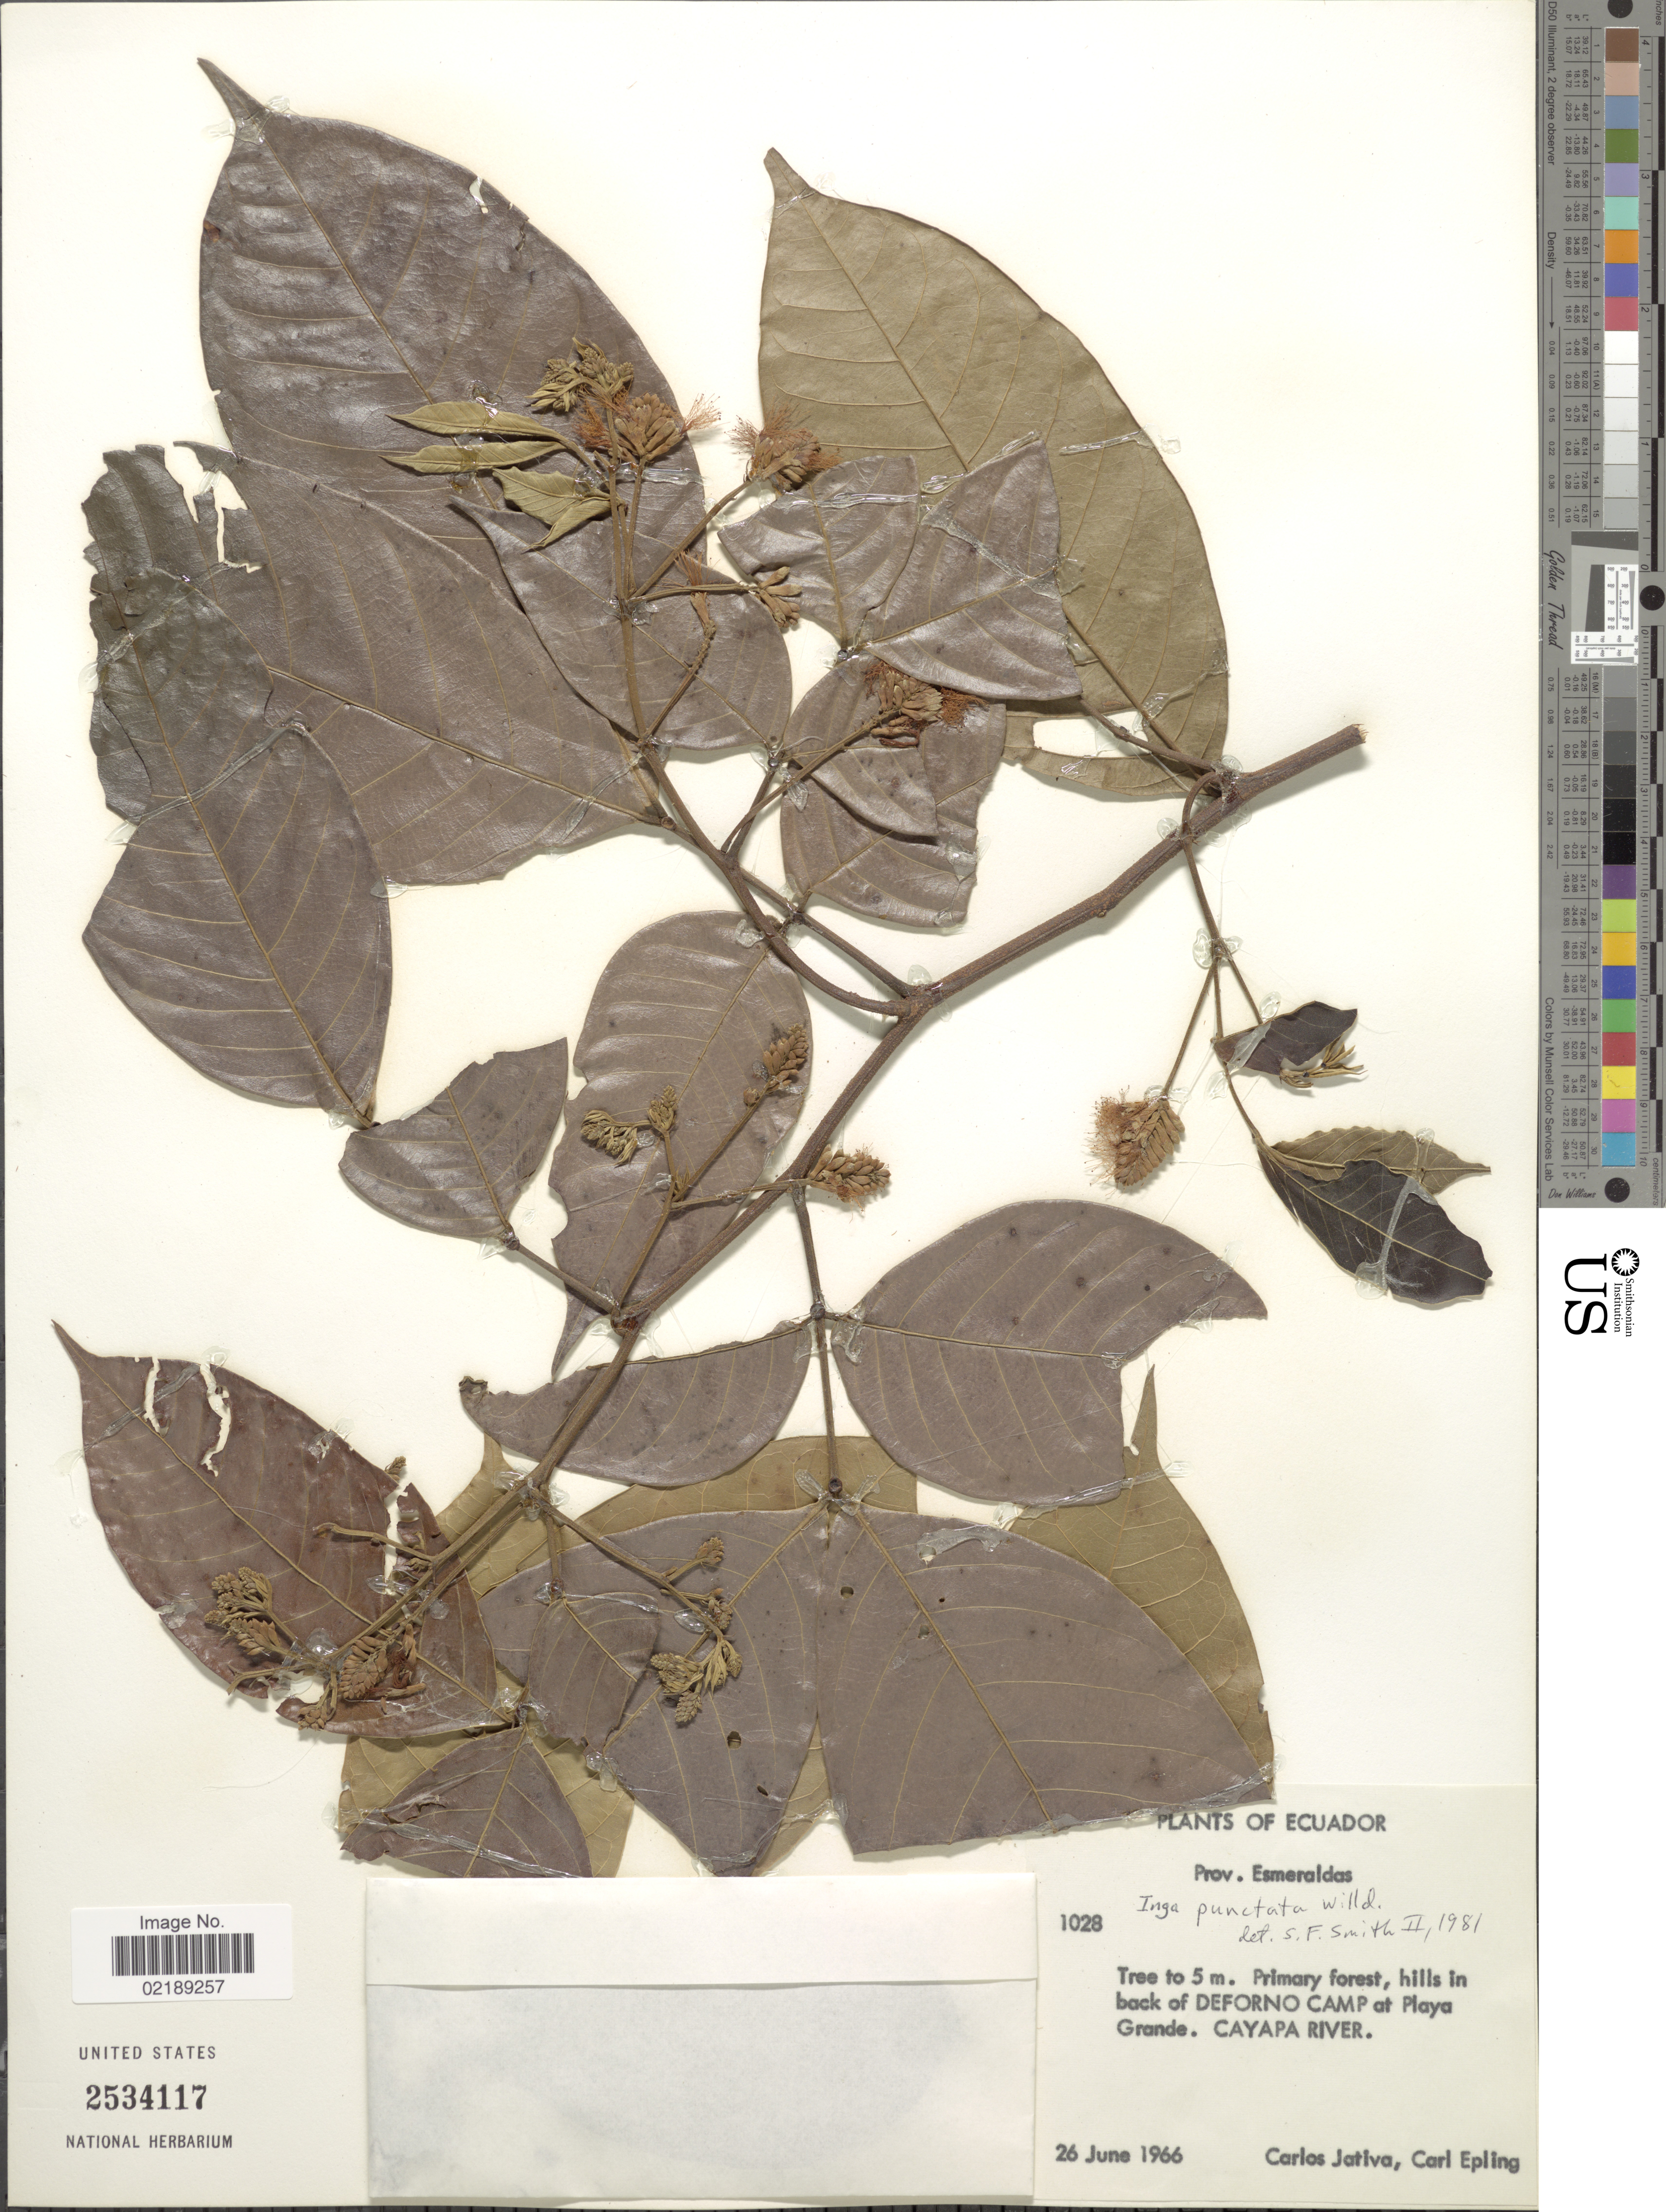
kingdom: Plantae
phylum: Tracheophyta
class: Magnoliopsida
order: Fabales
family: Fabaceae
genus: Inga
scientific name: Inga punctata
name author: Willd.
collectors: C. D. Játiva & C. C. Epling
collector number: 1028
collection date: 1966-06-26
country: Ecuador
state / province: Esmeraldas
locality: Primary forest, hills in back of Deforno Camp at Playa Grande, Cayapa River.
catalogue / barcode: US 2534117